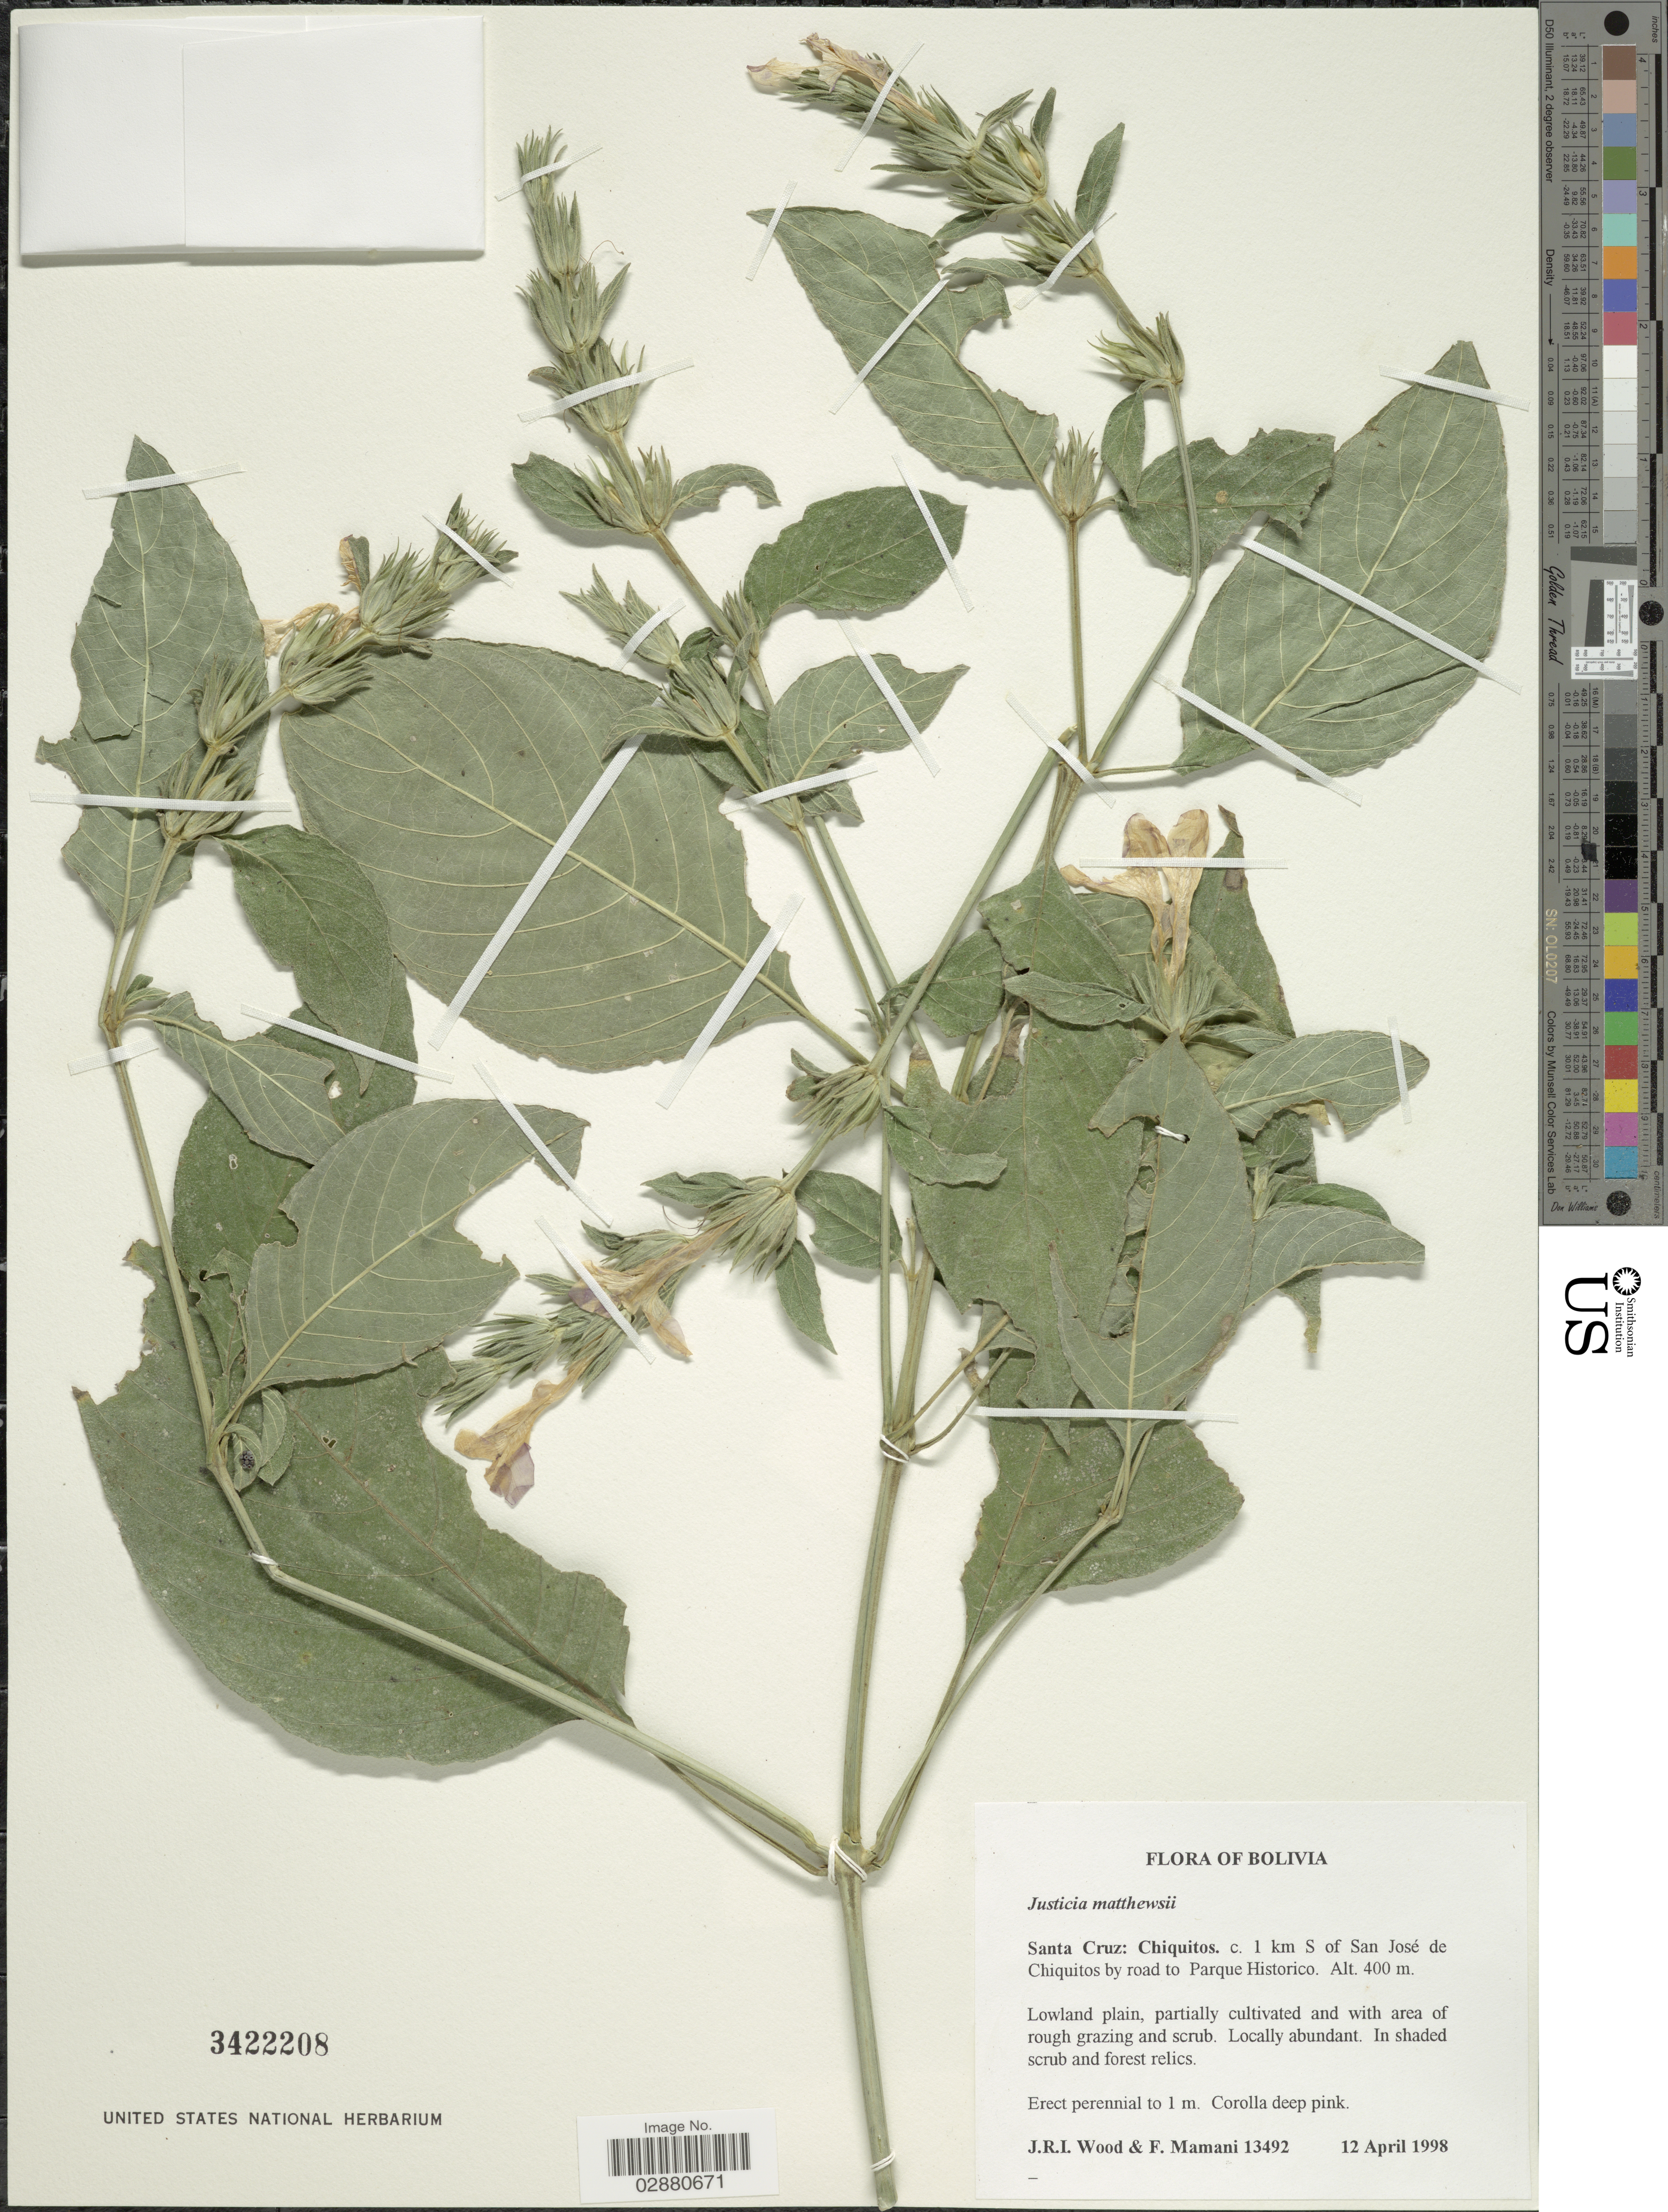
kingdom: Plantae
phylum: Tracheophyta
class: Magnoliopsida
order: Lamiales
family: Acanthaceae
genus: Justicia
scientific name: Justicia rusbyi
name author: (Lindau) V.A.W. Graham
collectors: J. R. I. Wood & F. Mamani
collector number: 13492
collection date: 1998-04-12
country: Bolivia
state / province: Santa Cruz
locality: Chiquitos. c. 1 km S of San José de Chiquitos by road to Parque Historico.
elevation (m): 400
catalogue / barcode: US 3422208